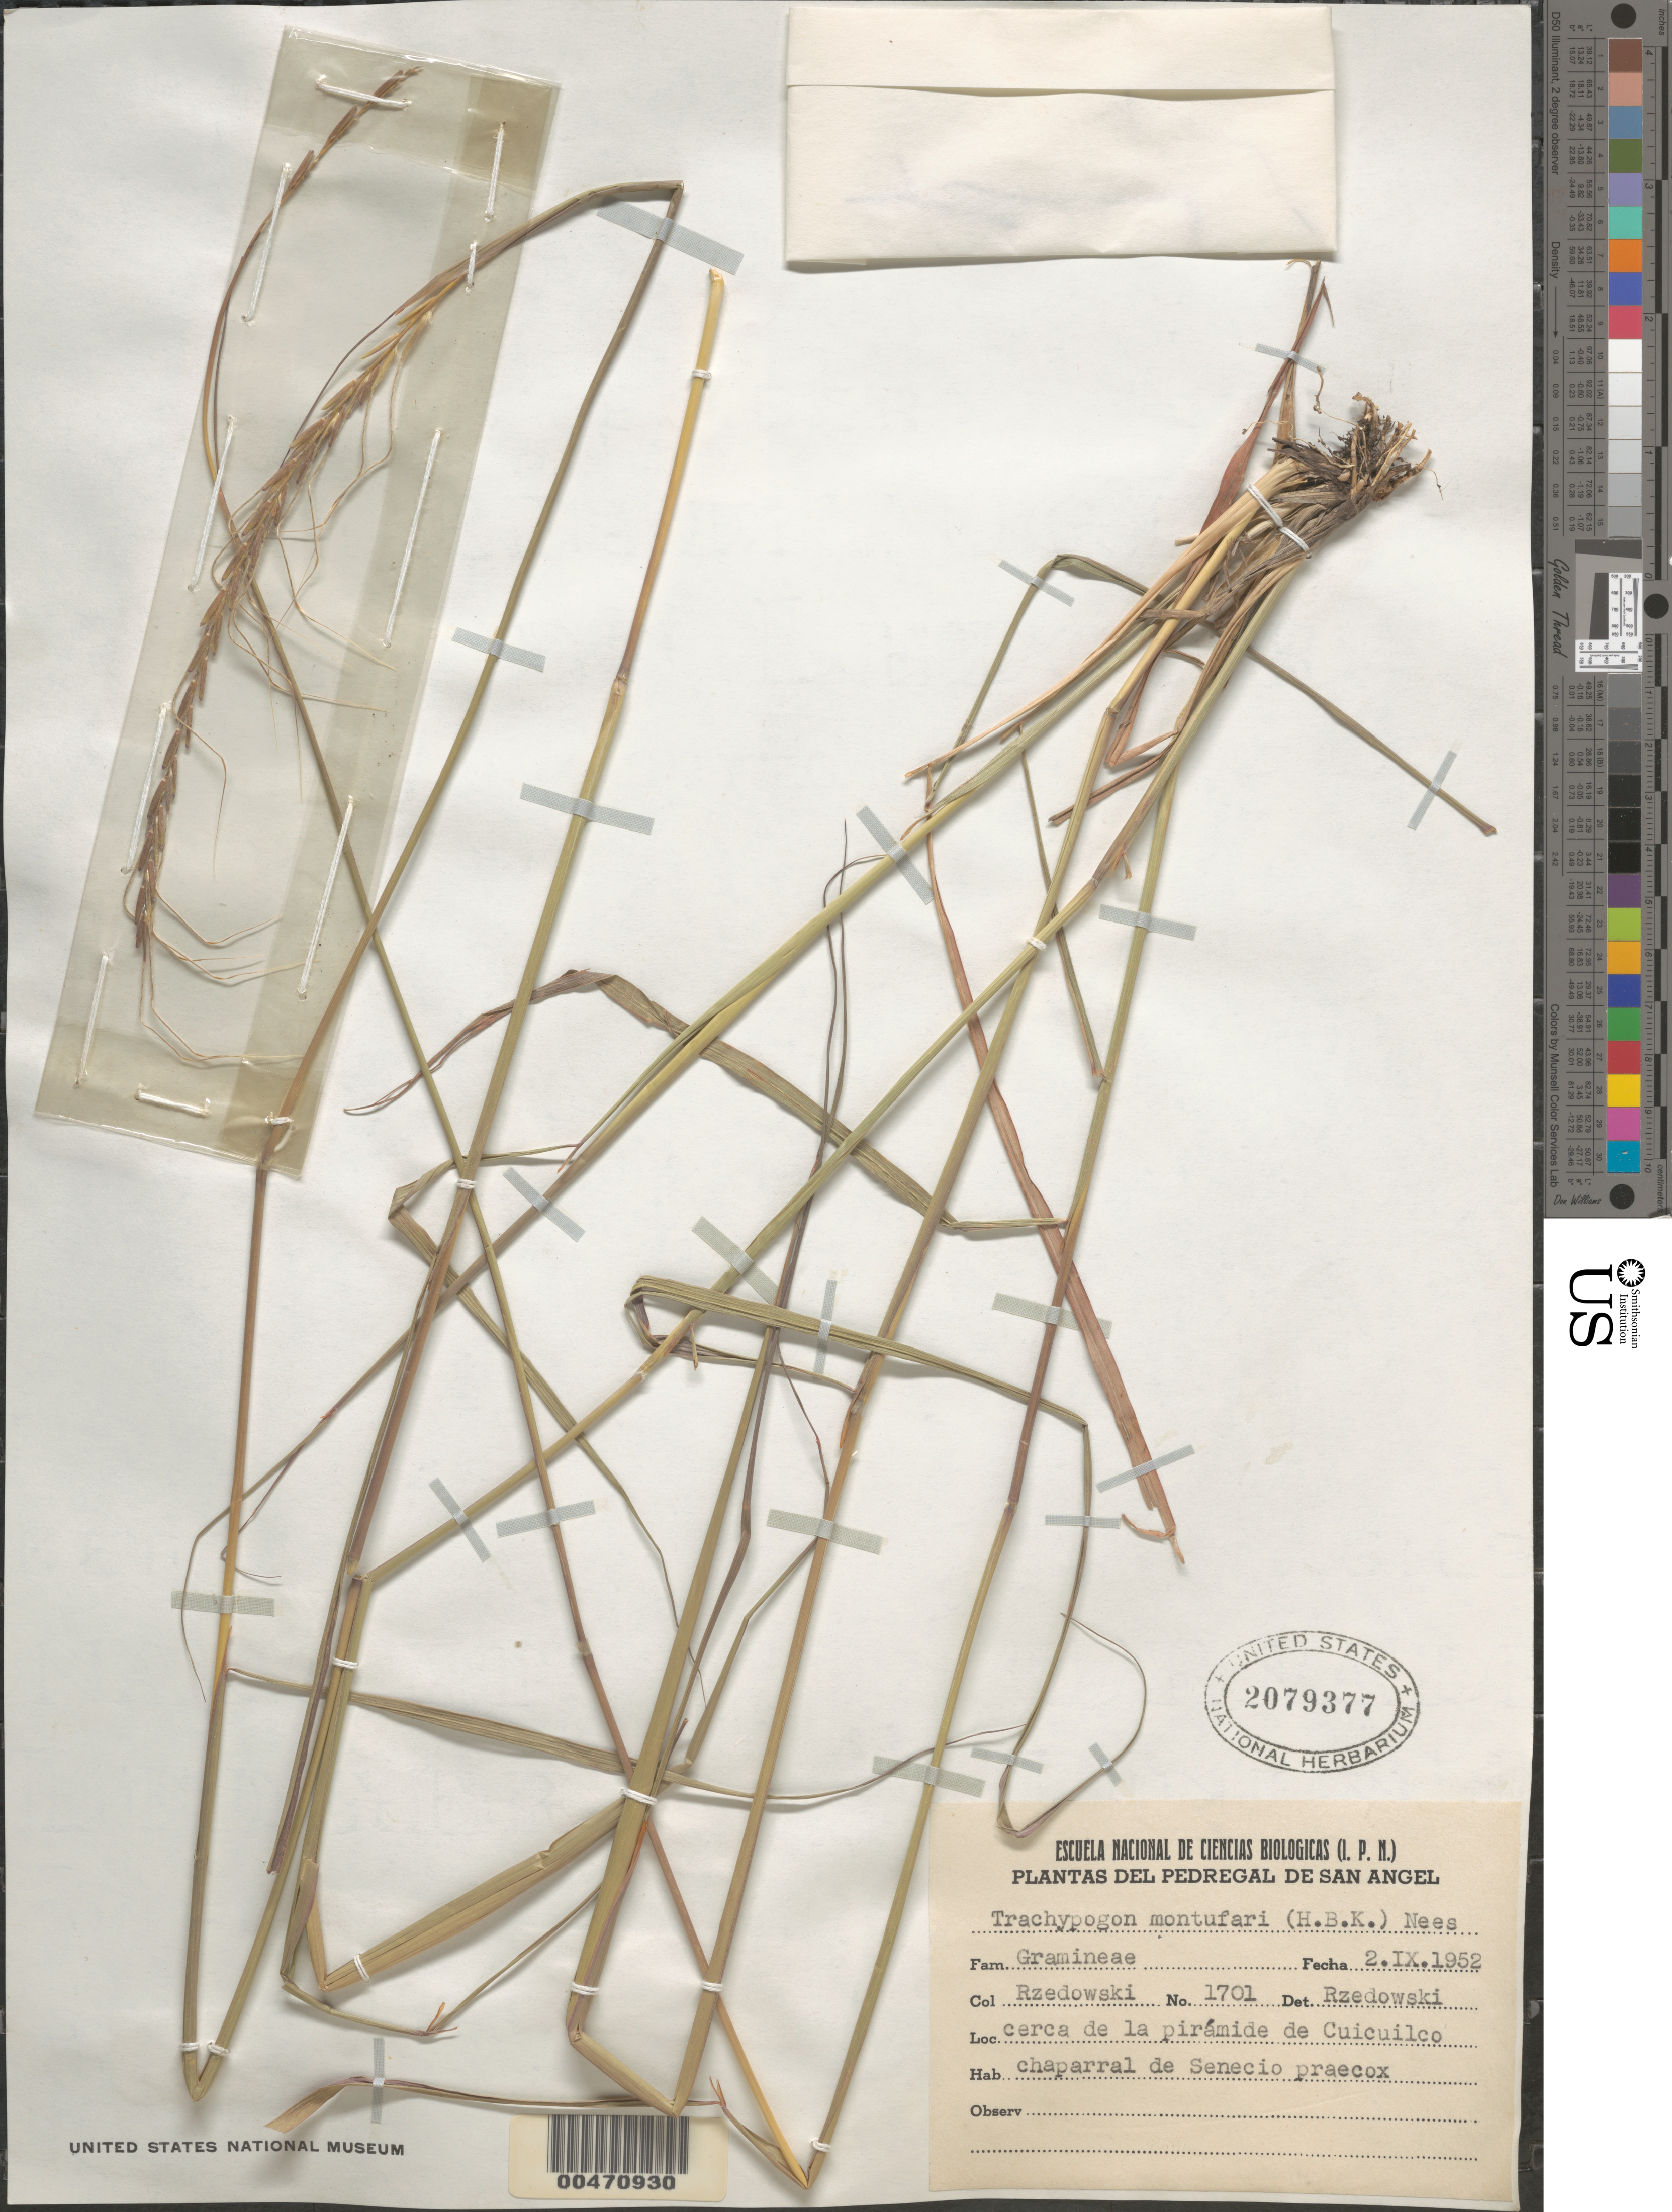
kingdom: Plantae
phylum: Tracheophyta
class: Liliopsida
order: Poales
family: Poaceae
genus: Trachypogon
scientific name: Trachypogon montufari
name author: (Kunth) Nees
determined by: Rzedowski, J.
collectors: J. Rzedowski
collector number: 1701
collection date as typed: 2 Sep 1952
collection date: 1952-09-02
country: Mexico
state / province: Distrito Federal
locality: Pedregal de San Angel, near pyramid of Cuicuilco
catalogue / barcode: US 2079377